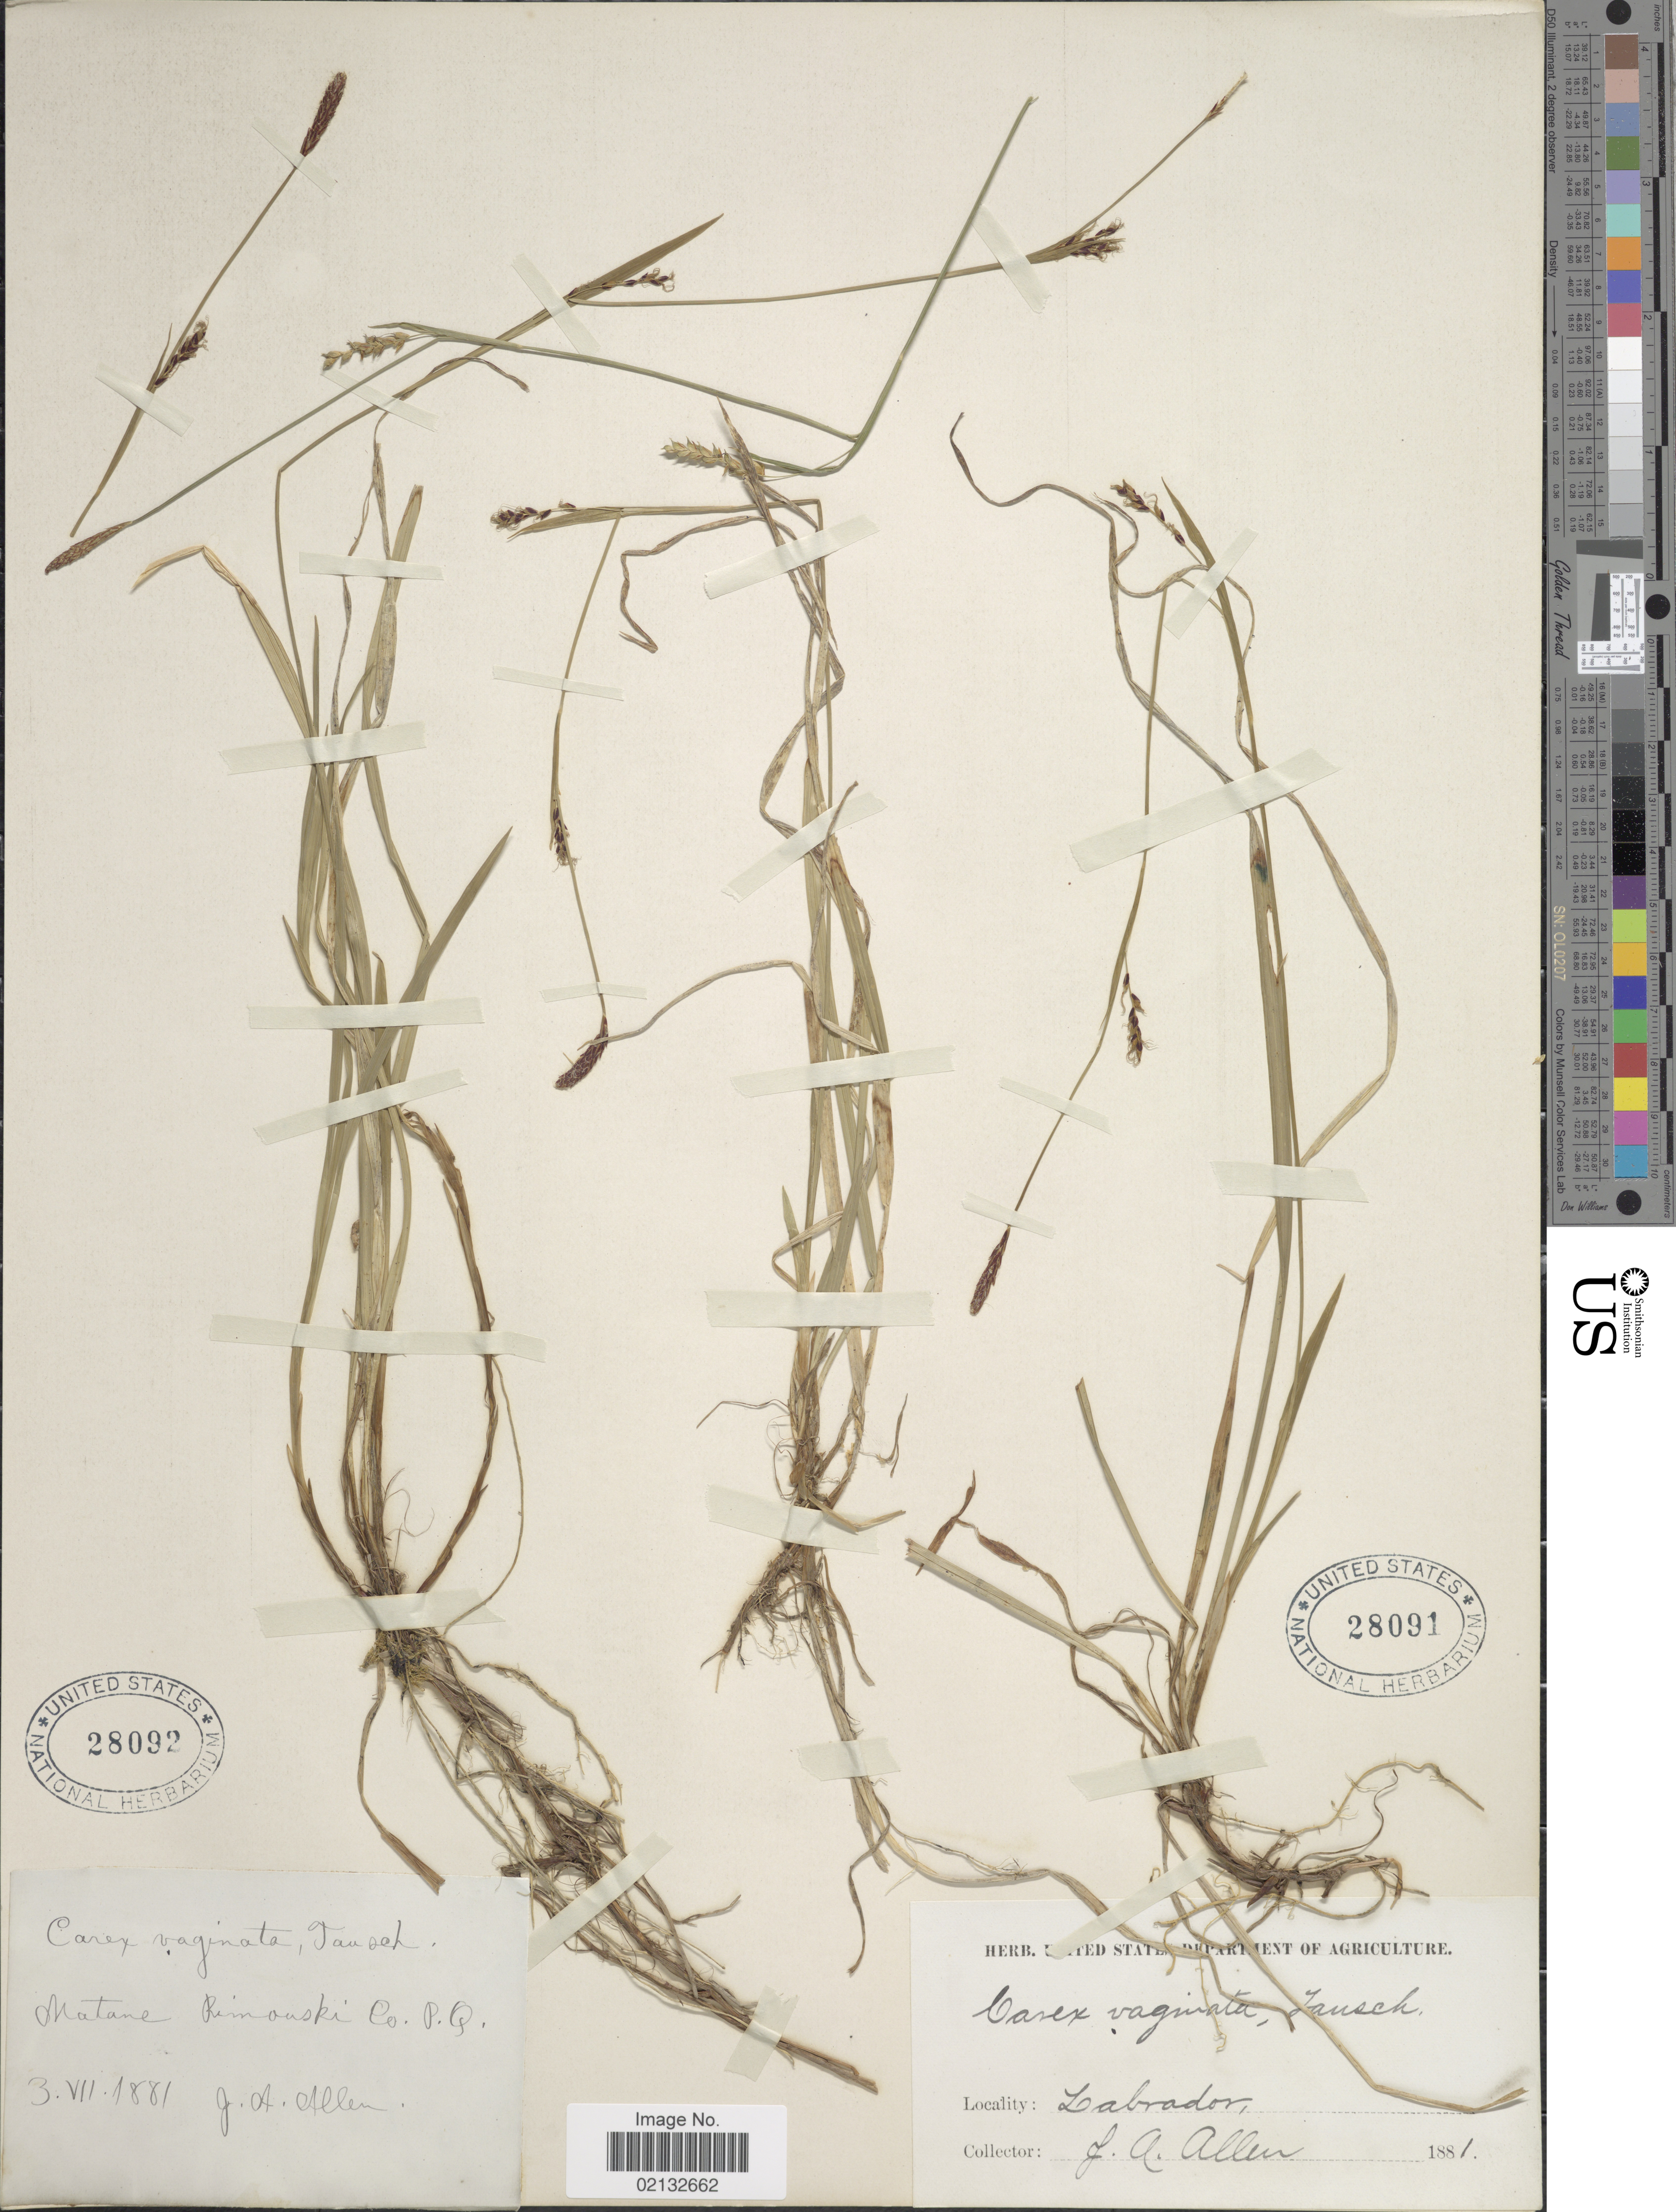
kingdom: Plantae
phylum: Tracheophyta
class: Liliopsida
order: Poales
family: Cyperaceae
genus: Carex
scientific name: Carex vaginata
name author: Tausch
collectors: J. A. Allen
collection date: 1881-07-03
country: Canada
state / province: Quebec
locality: Matane Rimouski Co. P.Q.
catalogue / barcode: US 28092